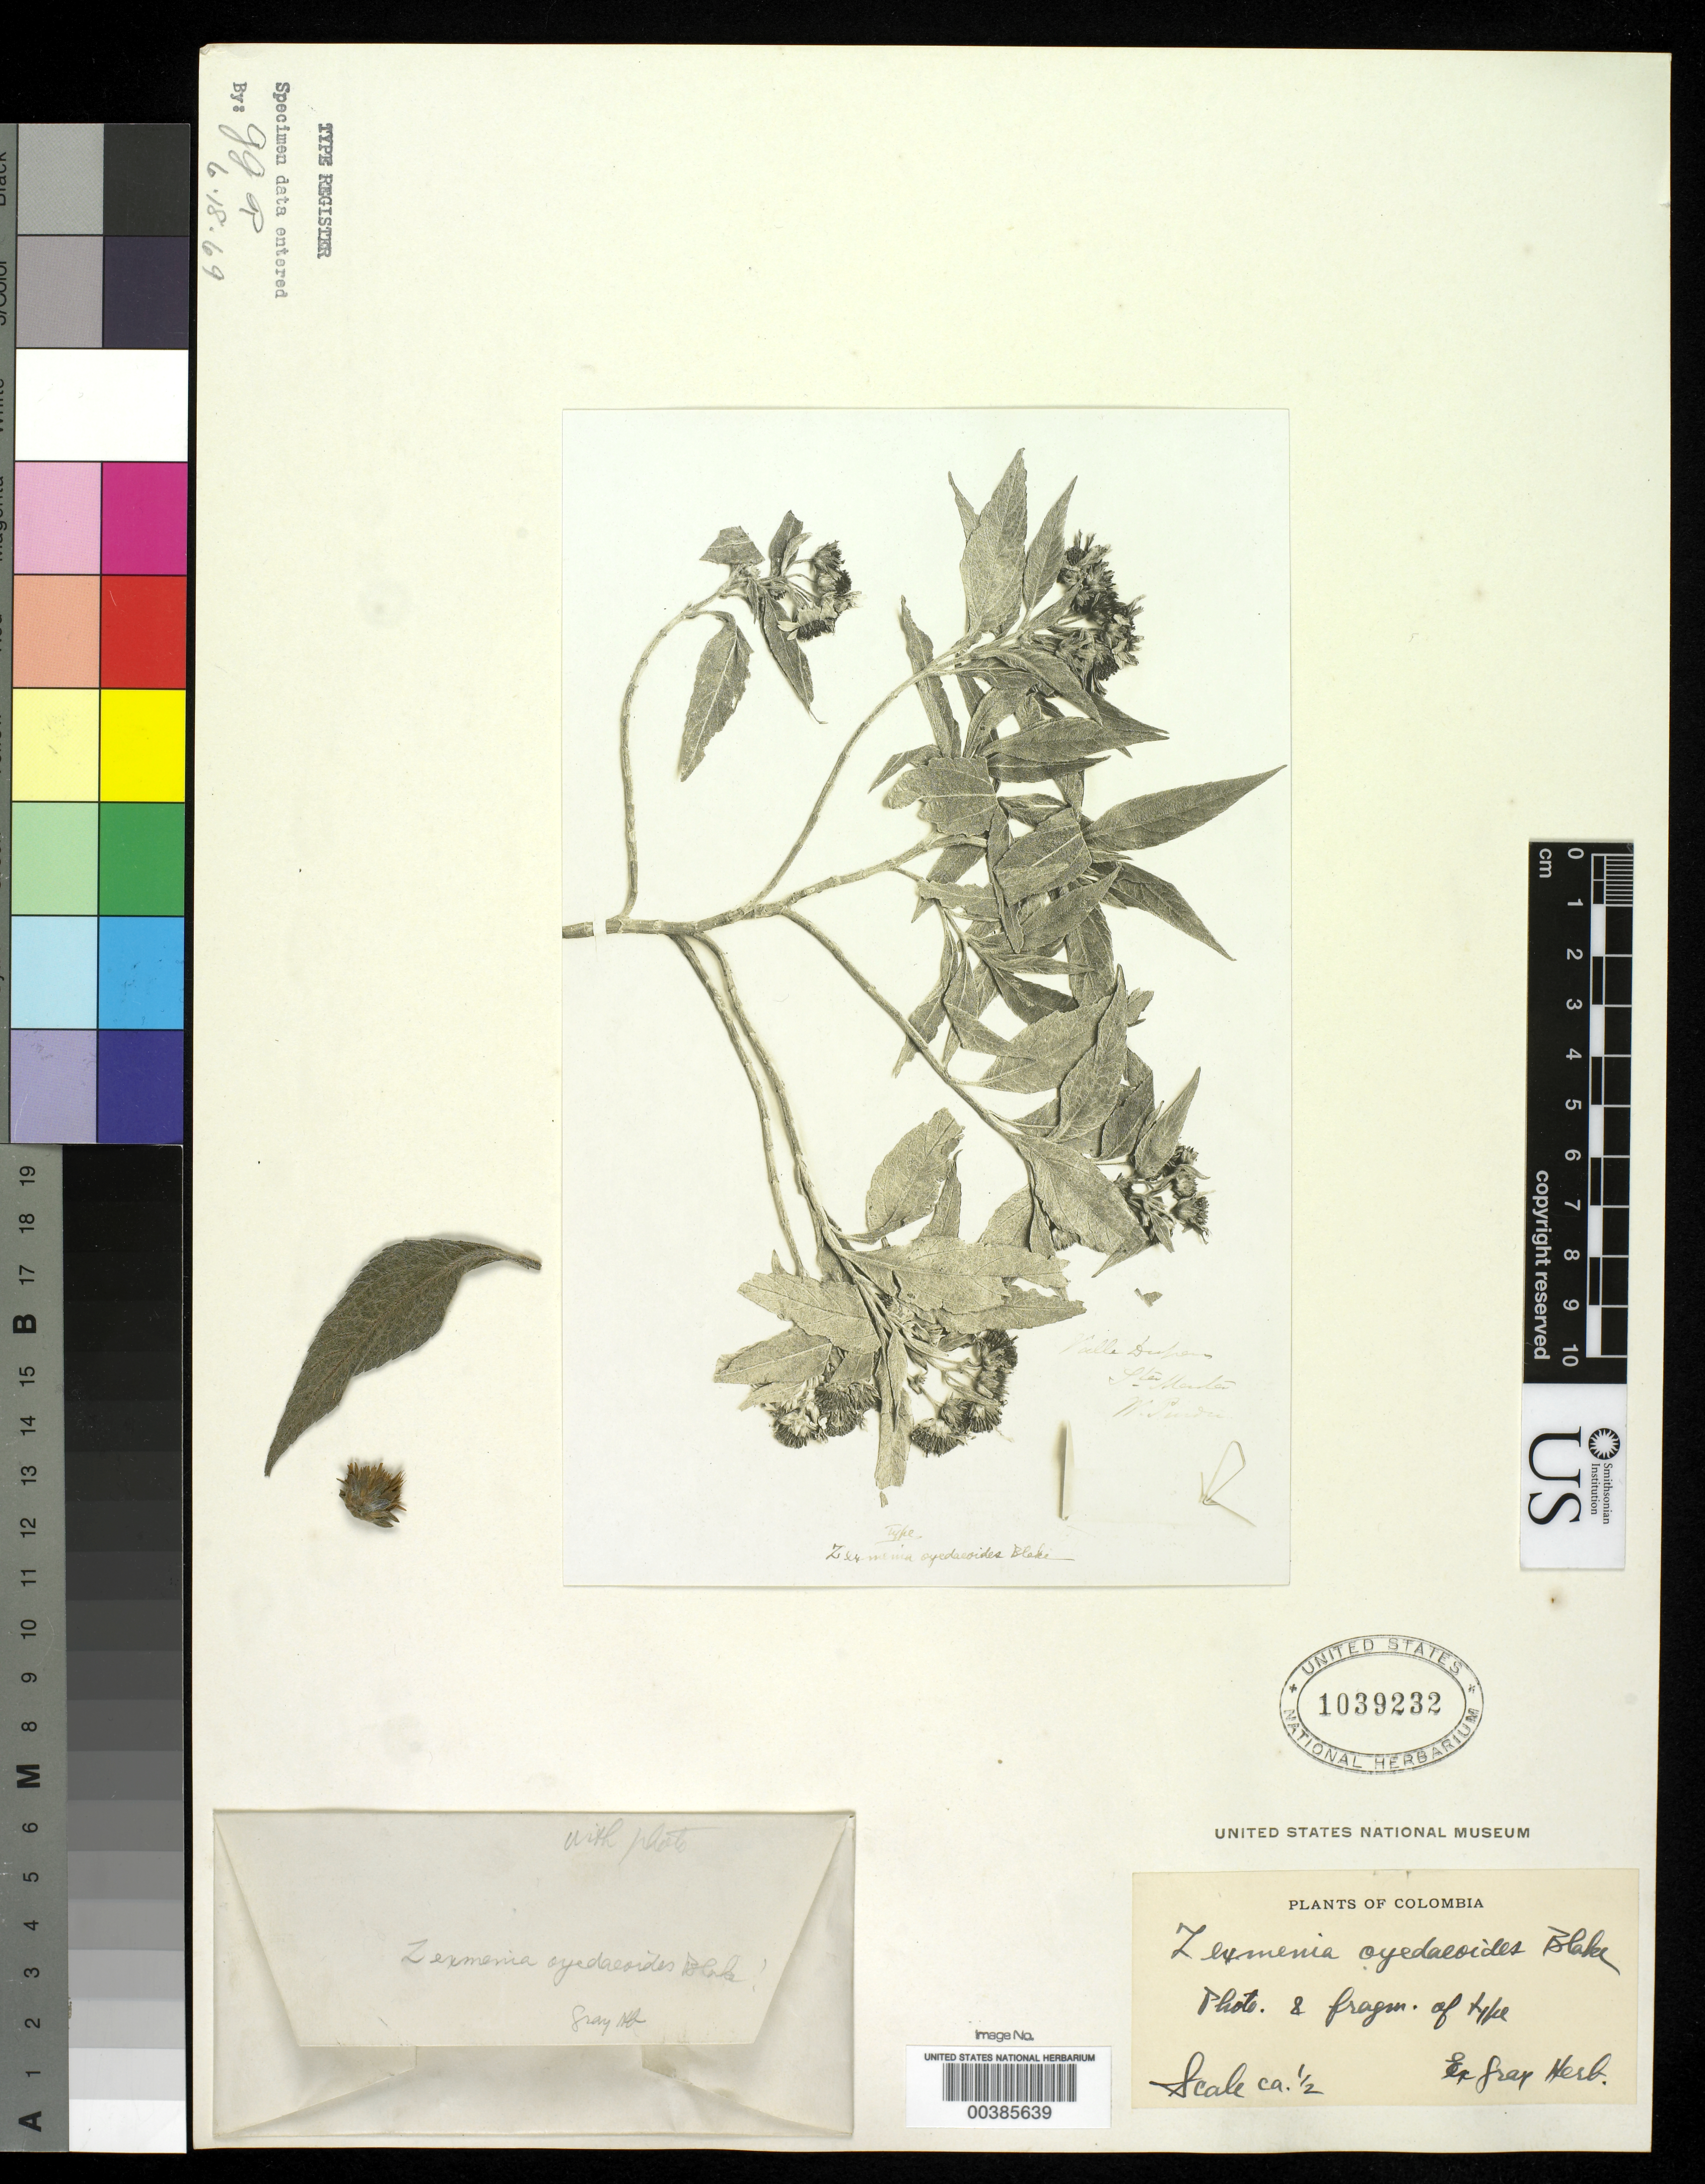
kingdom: Plantae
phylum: Tracheophyta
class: Magnoliopsida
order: Asterales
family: Asteraceae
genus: Zexmenia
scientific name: Zexmenia oyedaeoides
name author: S.F. Blake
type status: Possible Isotype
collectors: W. Purdie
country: Colombia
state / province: Magdalena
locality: Santa Marta, Valle DuPena.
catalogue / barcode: US 1039232